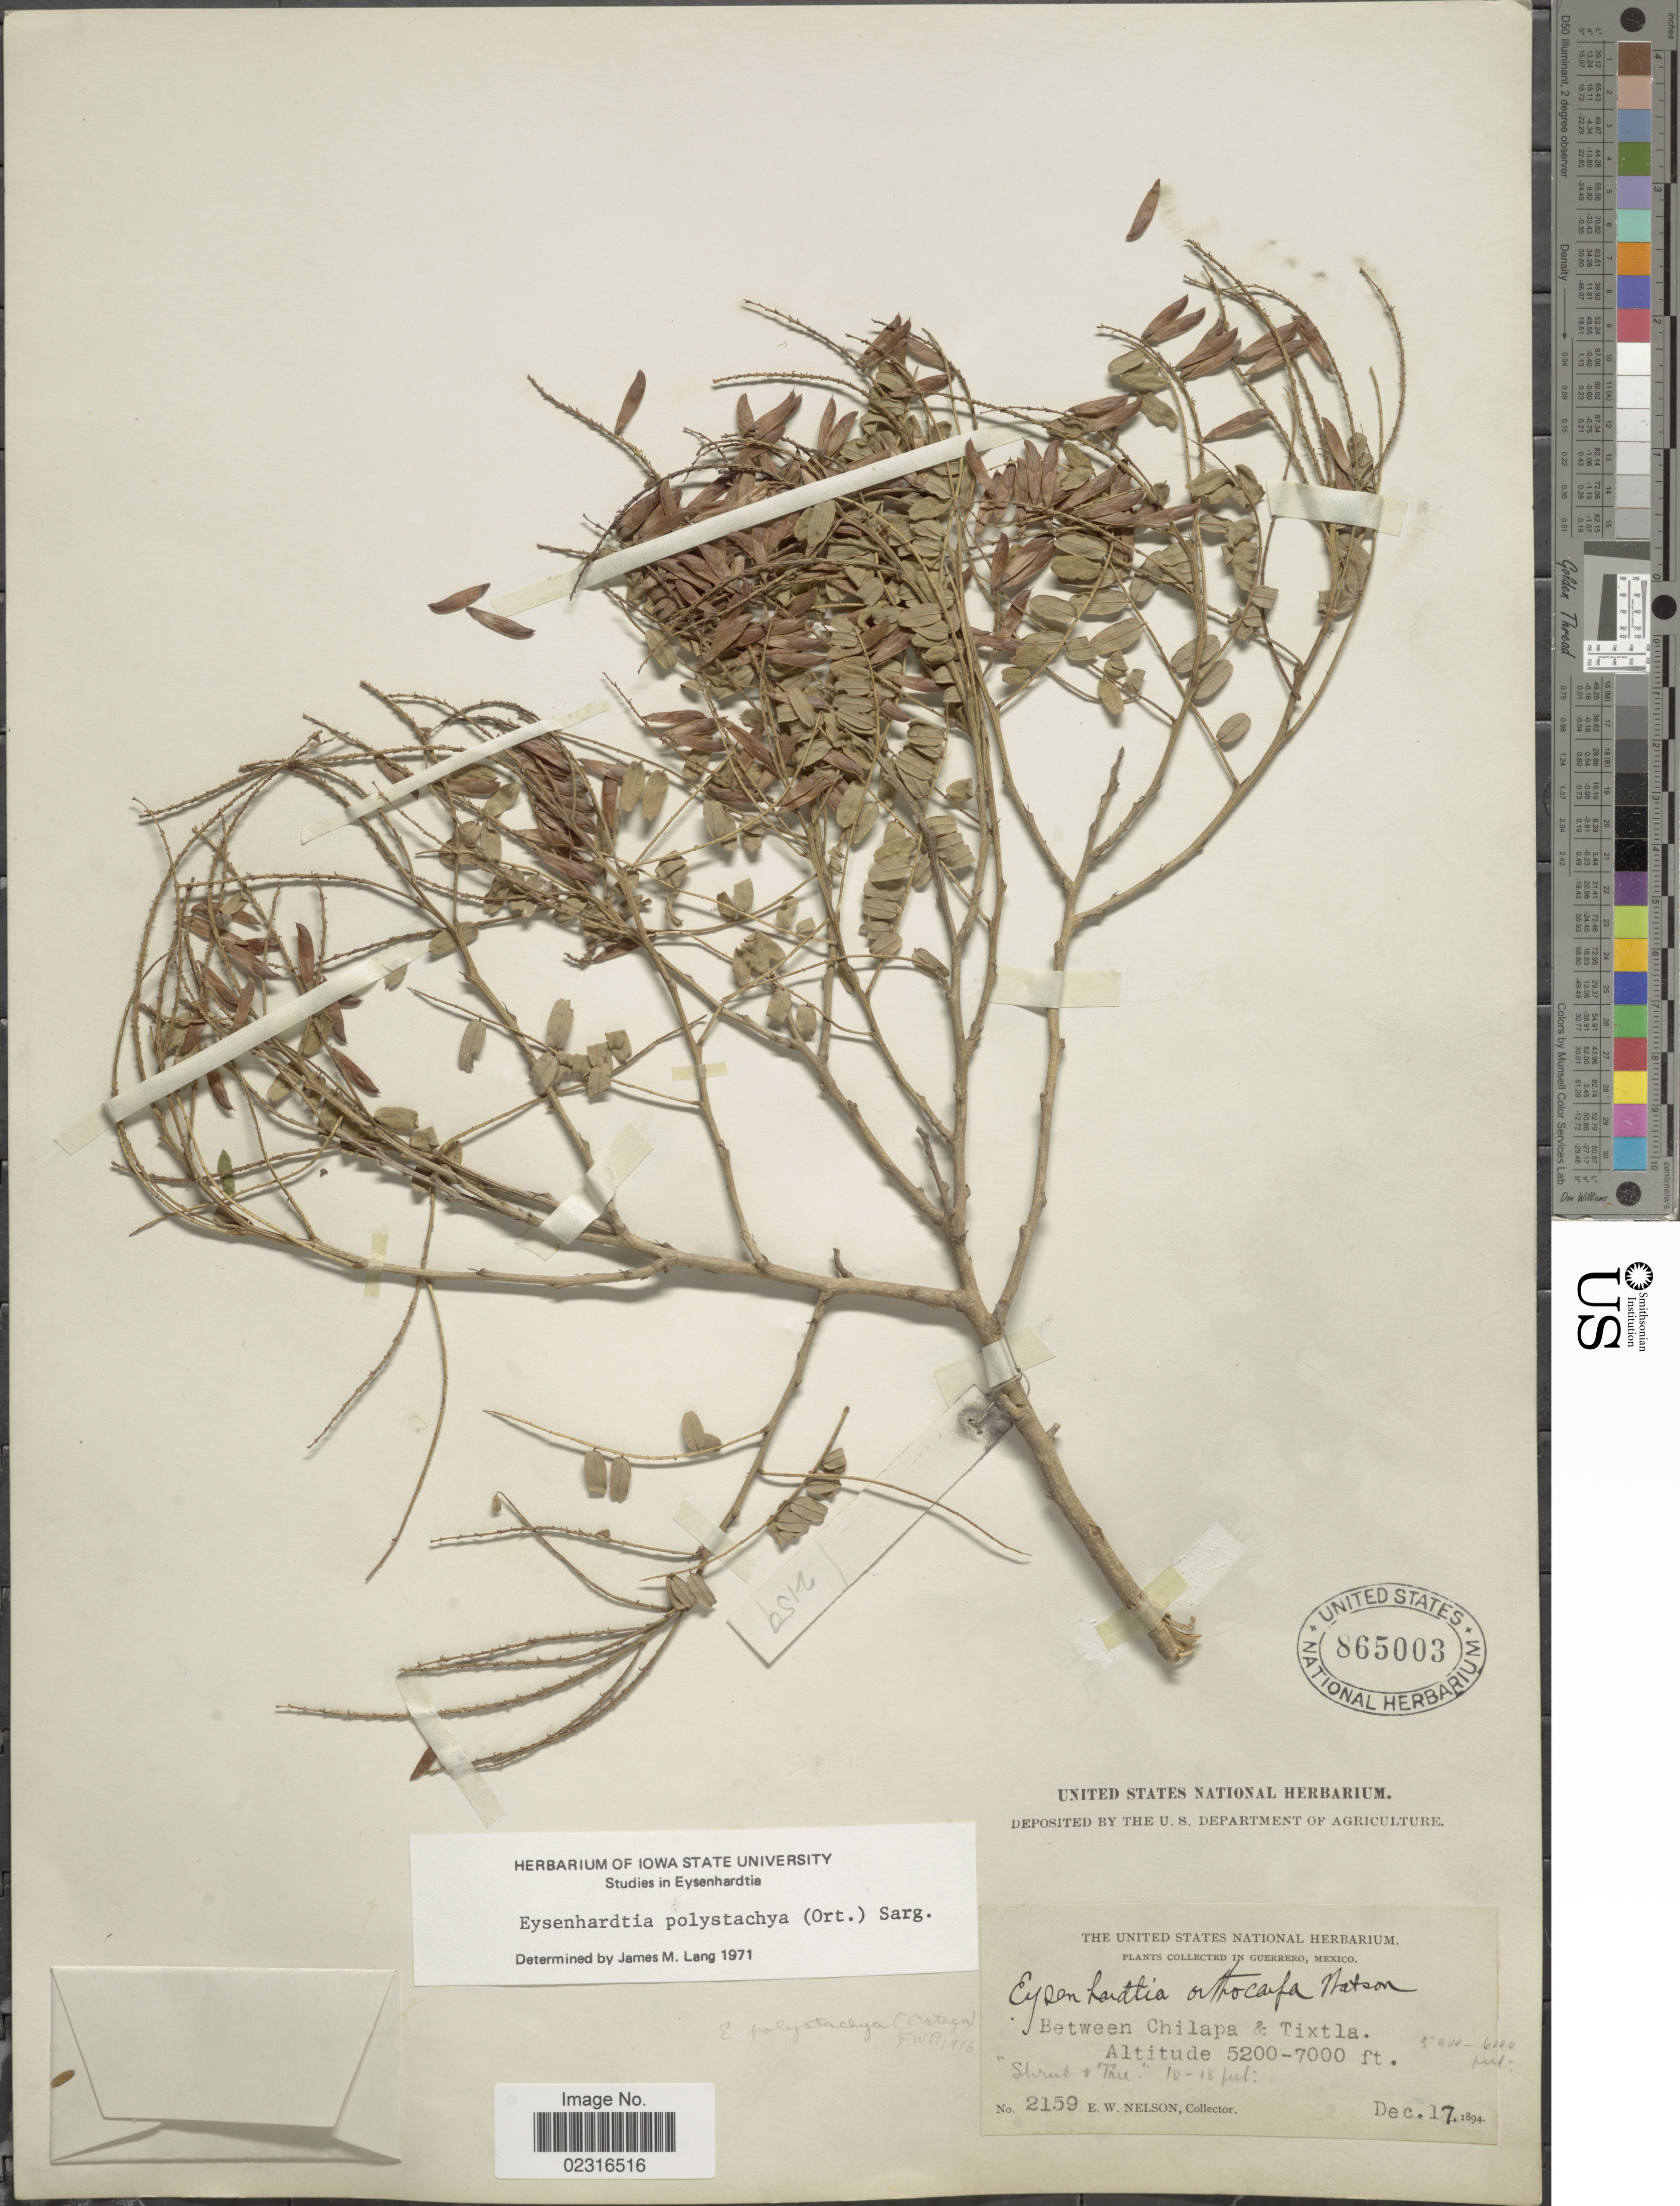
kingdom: Plantae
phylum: Tracheophyta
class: Magnoliopsida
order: Fabales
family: Fabaceae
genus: Eysenhardtia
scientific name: Eysenhardtia polystachya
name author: (Ortega) Sarg.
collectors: E. W. Nelson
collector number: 2159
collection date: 1894-12-17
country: Mexico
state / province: Guerrero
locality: Between Chilapa & Tixtla.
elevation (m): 1585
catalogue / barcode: US 865003